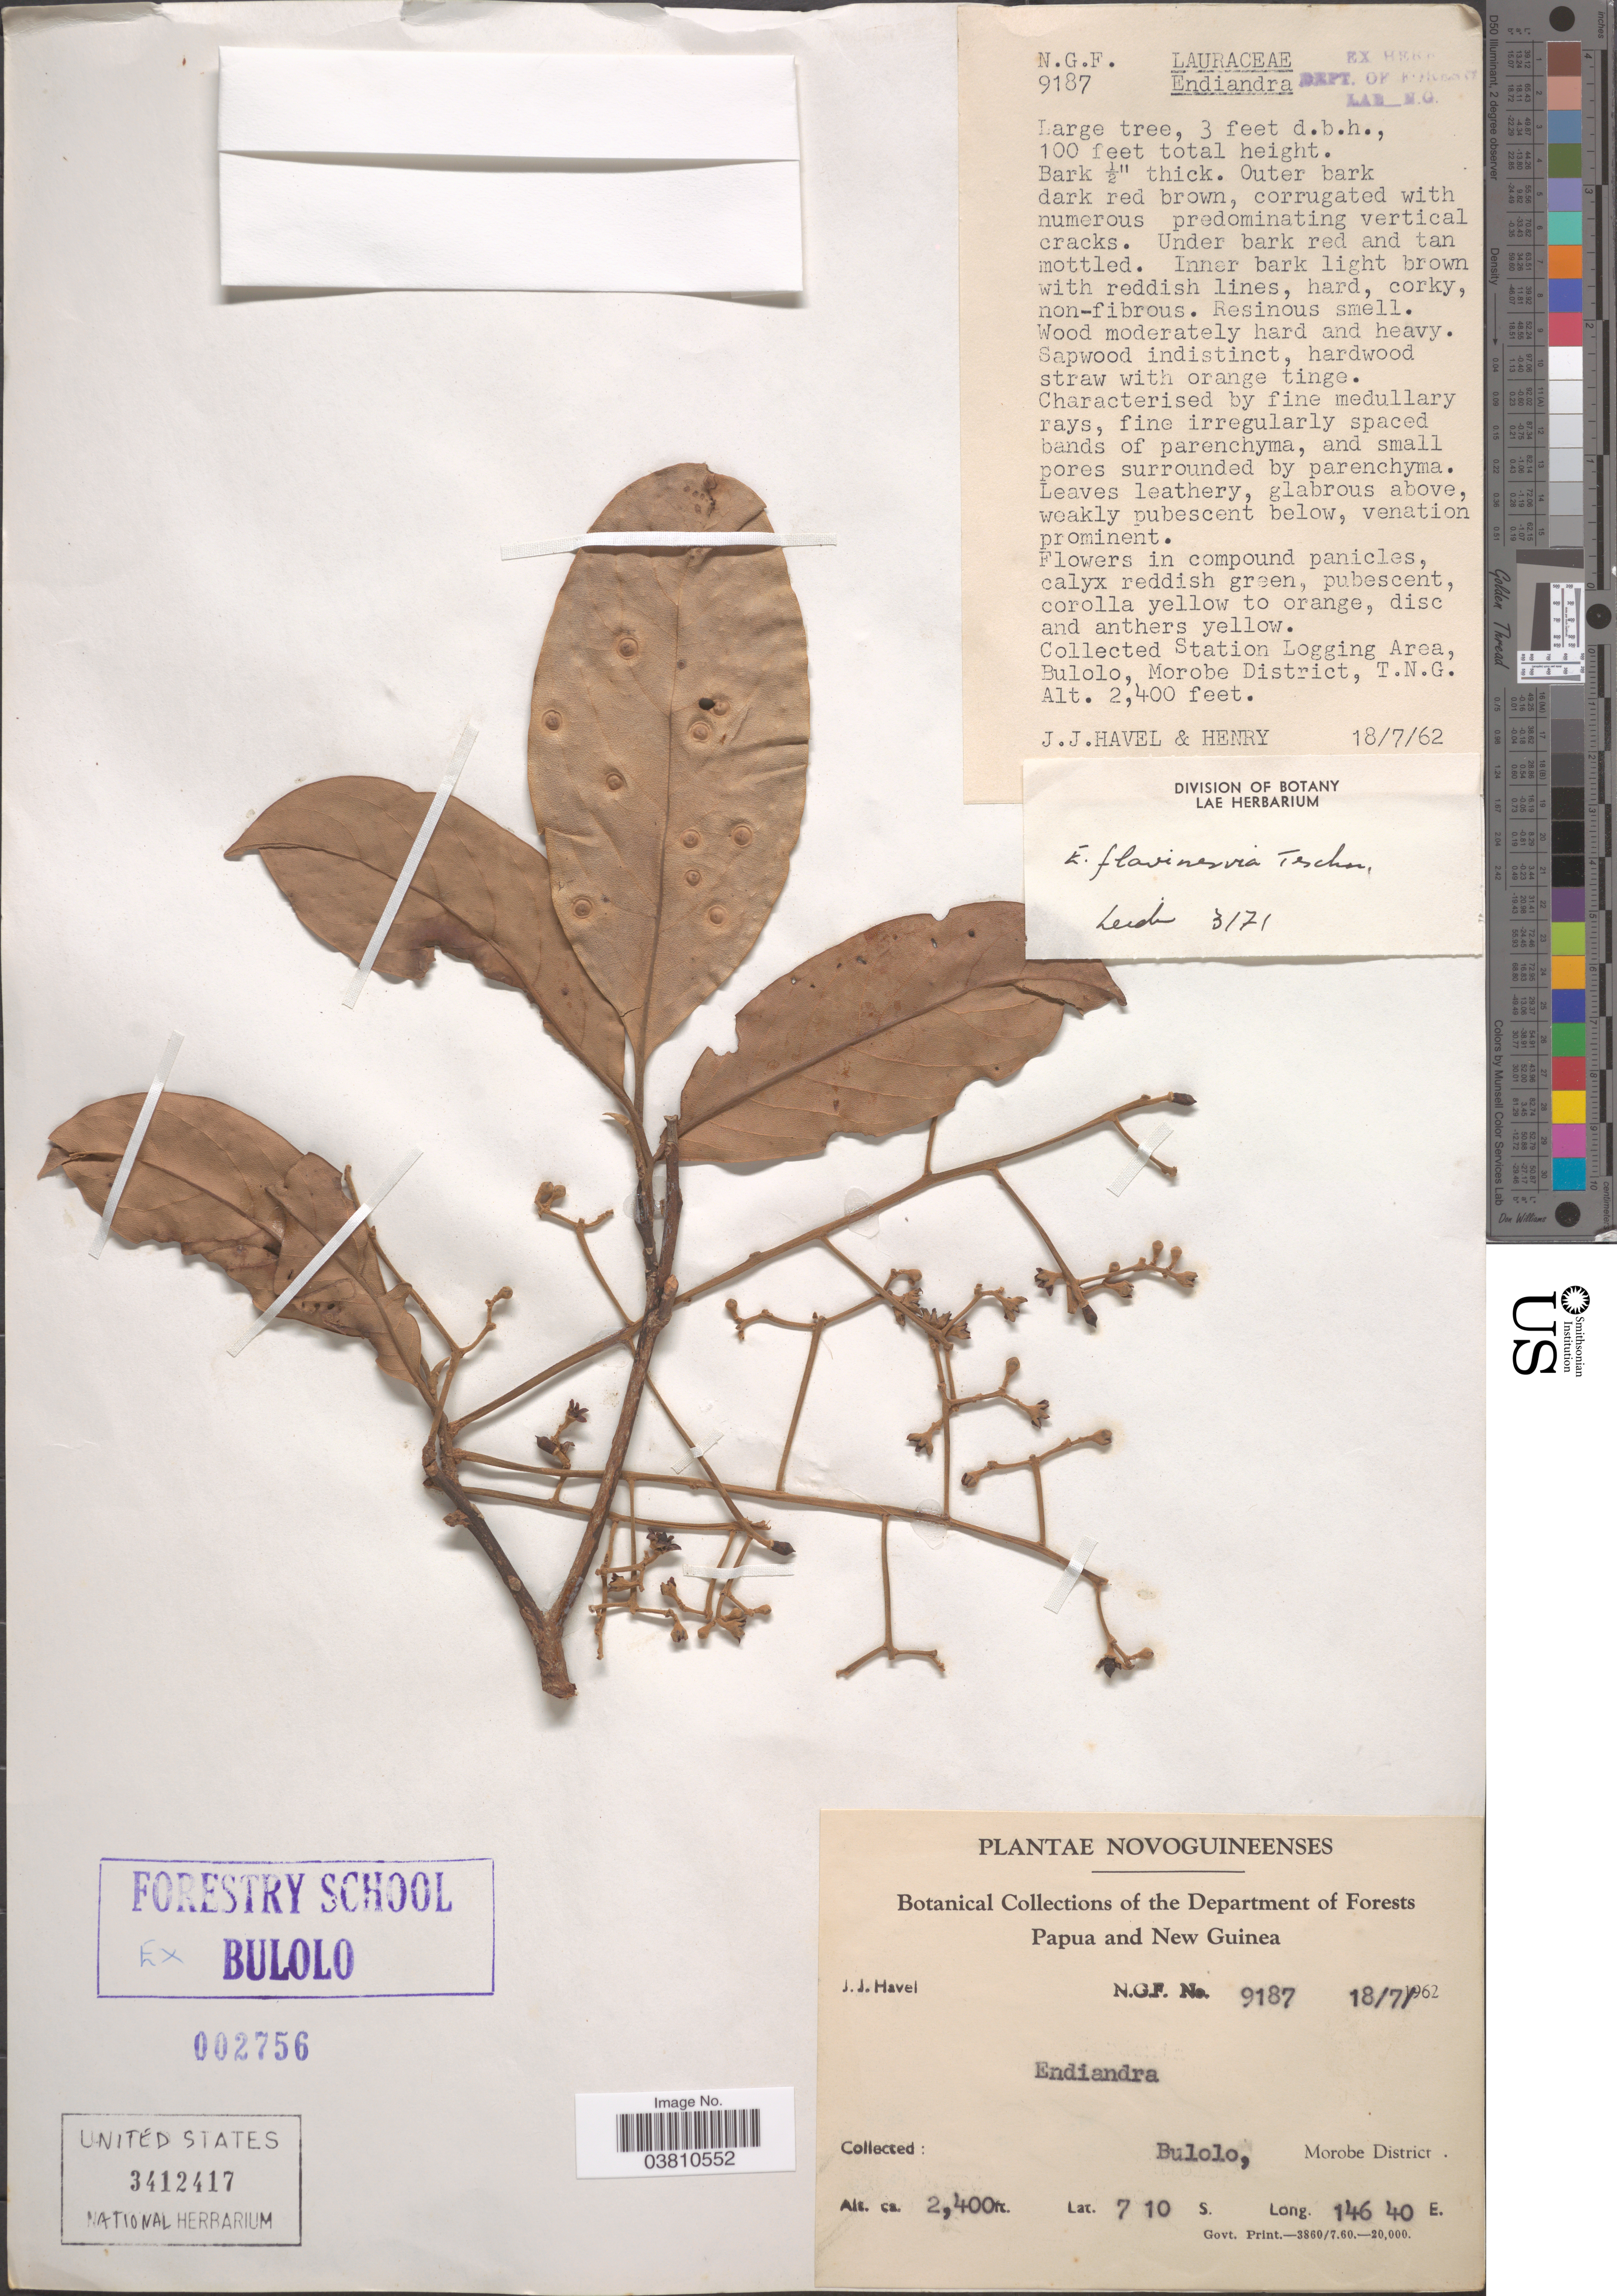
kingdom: Plantae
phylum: Tracheophyta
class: Magnoliopsida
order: Laurales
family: Lauraceae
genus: Endiandra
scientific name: Endiandra flavinervis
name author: Teschner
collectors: J. Havel & -. Henry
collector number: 9187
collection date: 1962-07-18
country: Papua New Guinea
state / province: Morobe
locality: Novoguineenses. Station Logging Area, Bulolo, Morobe District, T.N.G.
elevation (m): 732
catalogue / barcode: US 3412417